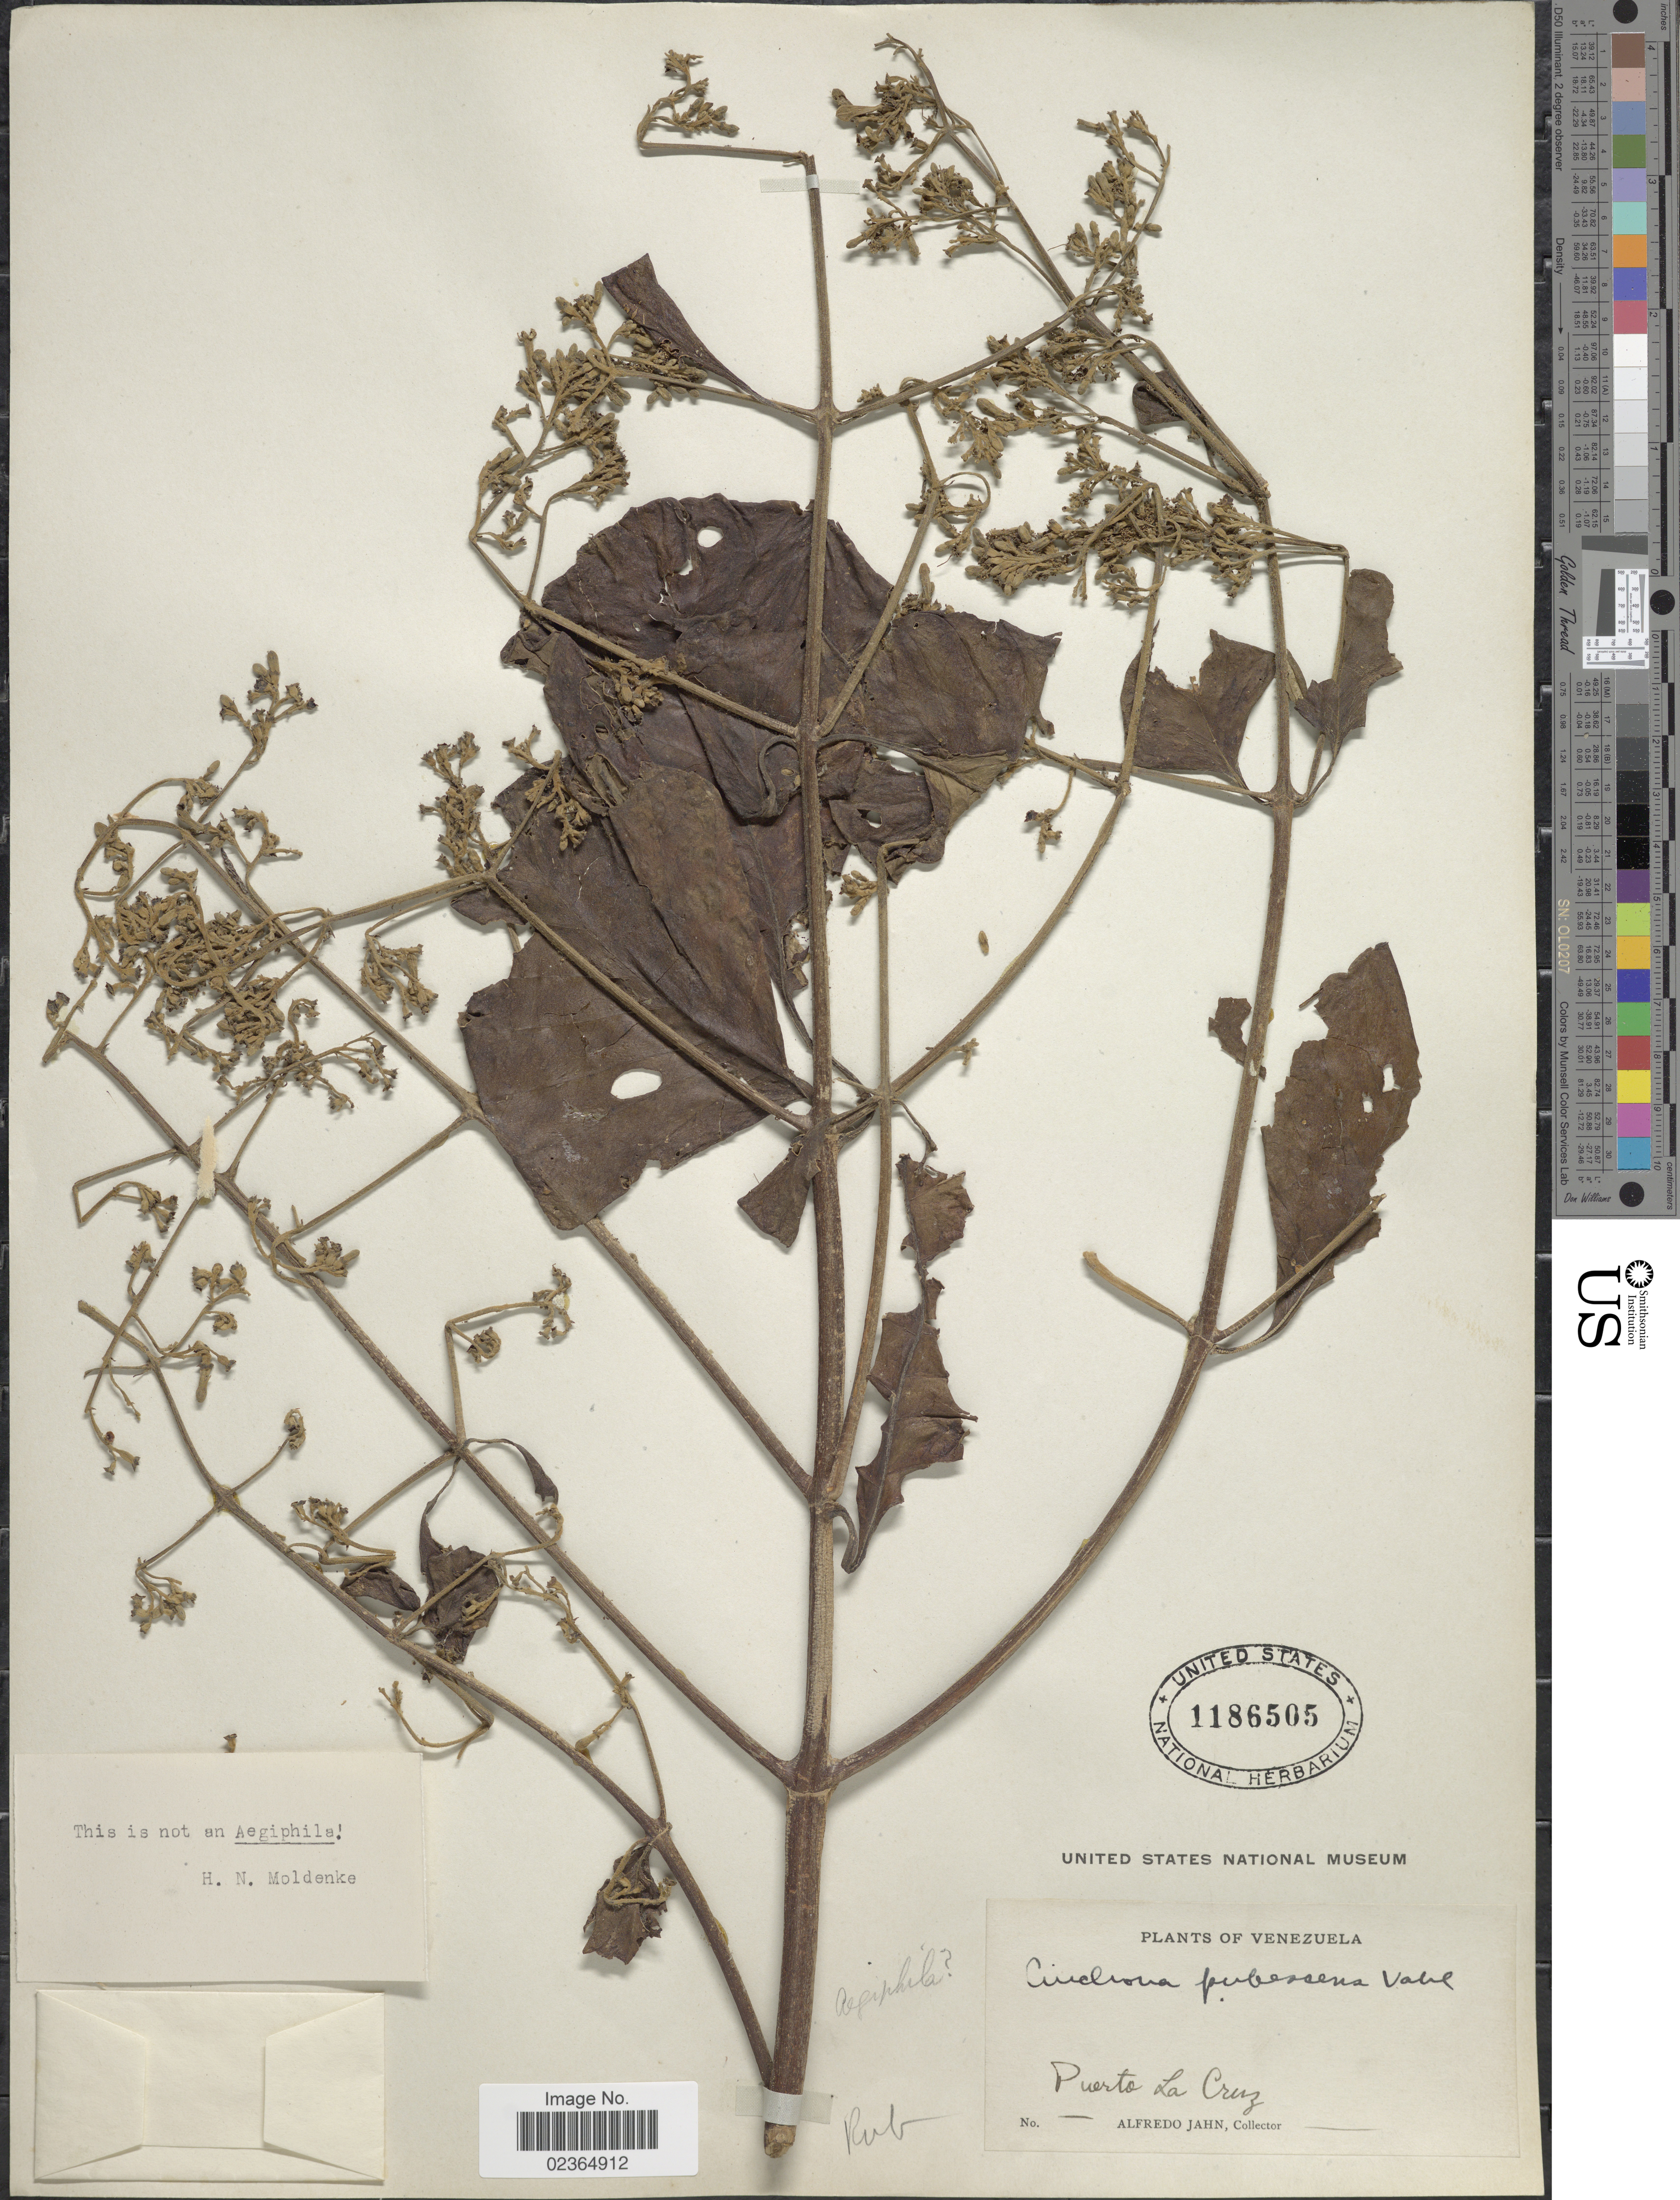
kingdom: Plantae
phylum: Tracheophyta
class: Magnoliopsida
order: Gentianales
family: Rubiaceae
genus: Cinchona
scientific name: Cinchona pubescens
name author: Vahl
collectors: A. Jahn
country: Venezuela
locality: Puerto La Cruz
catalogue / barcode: US 1186505